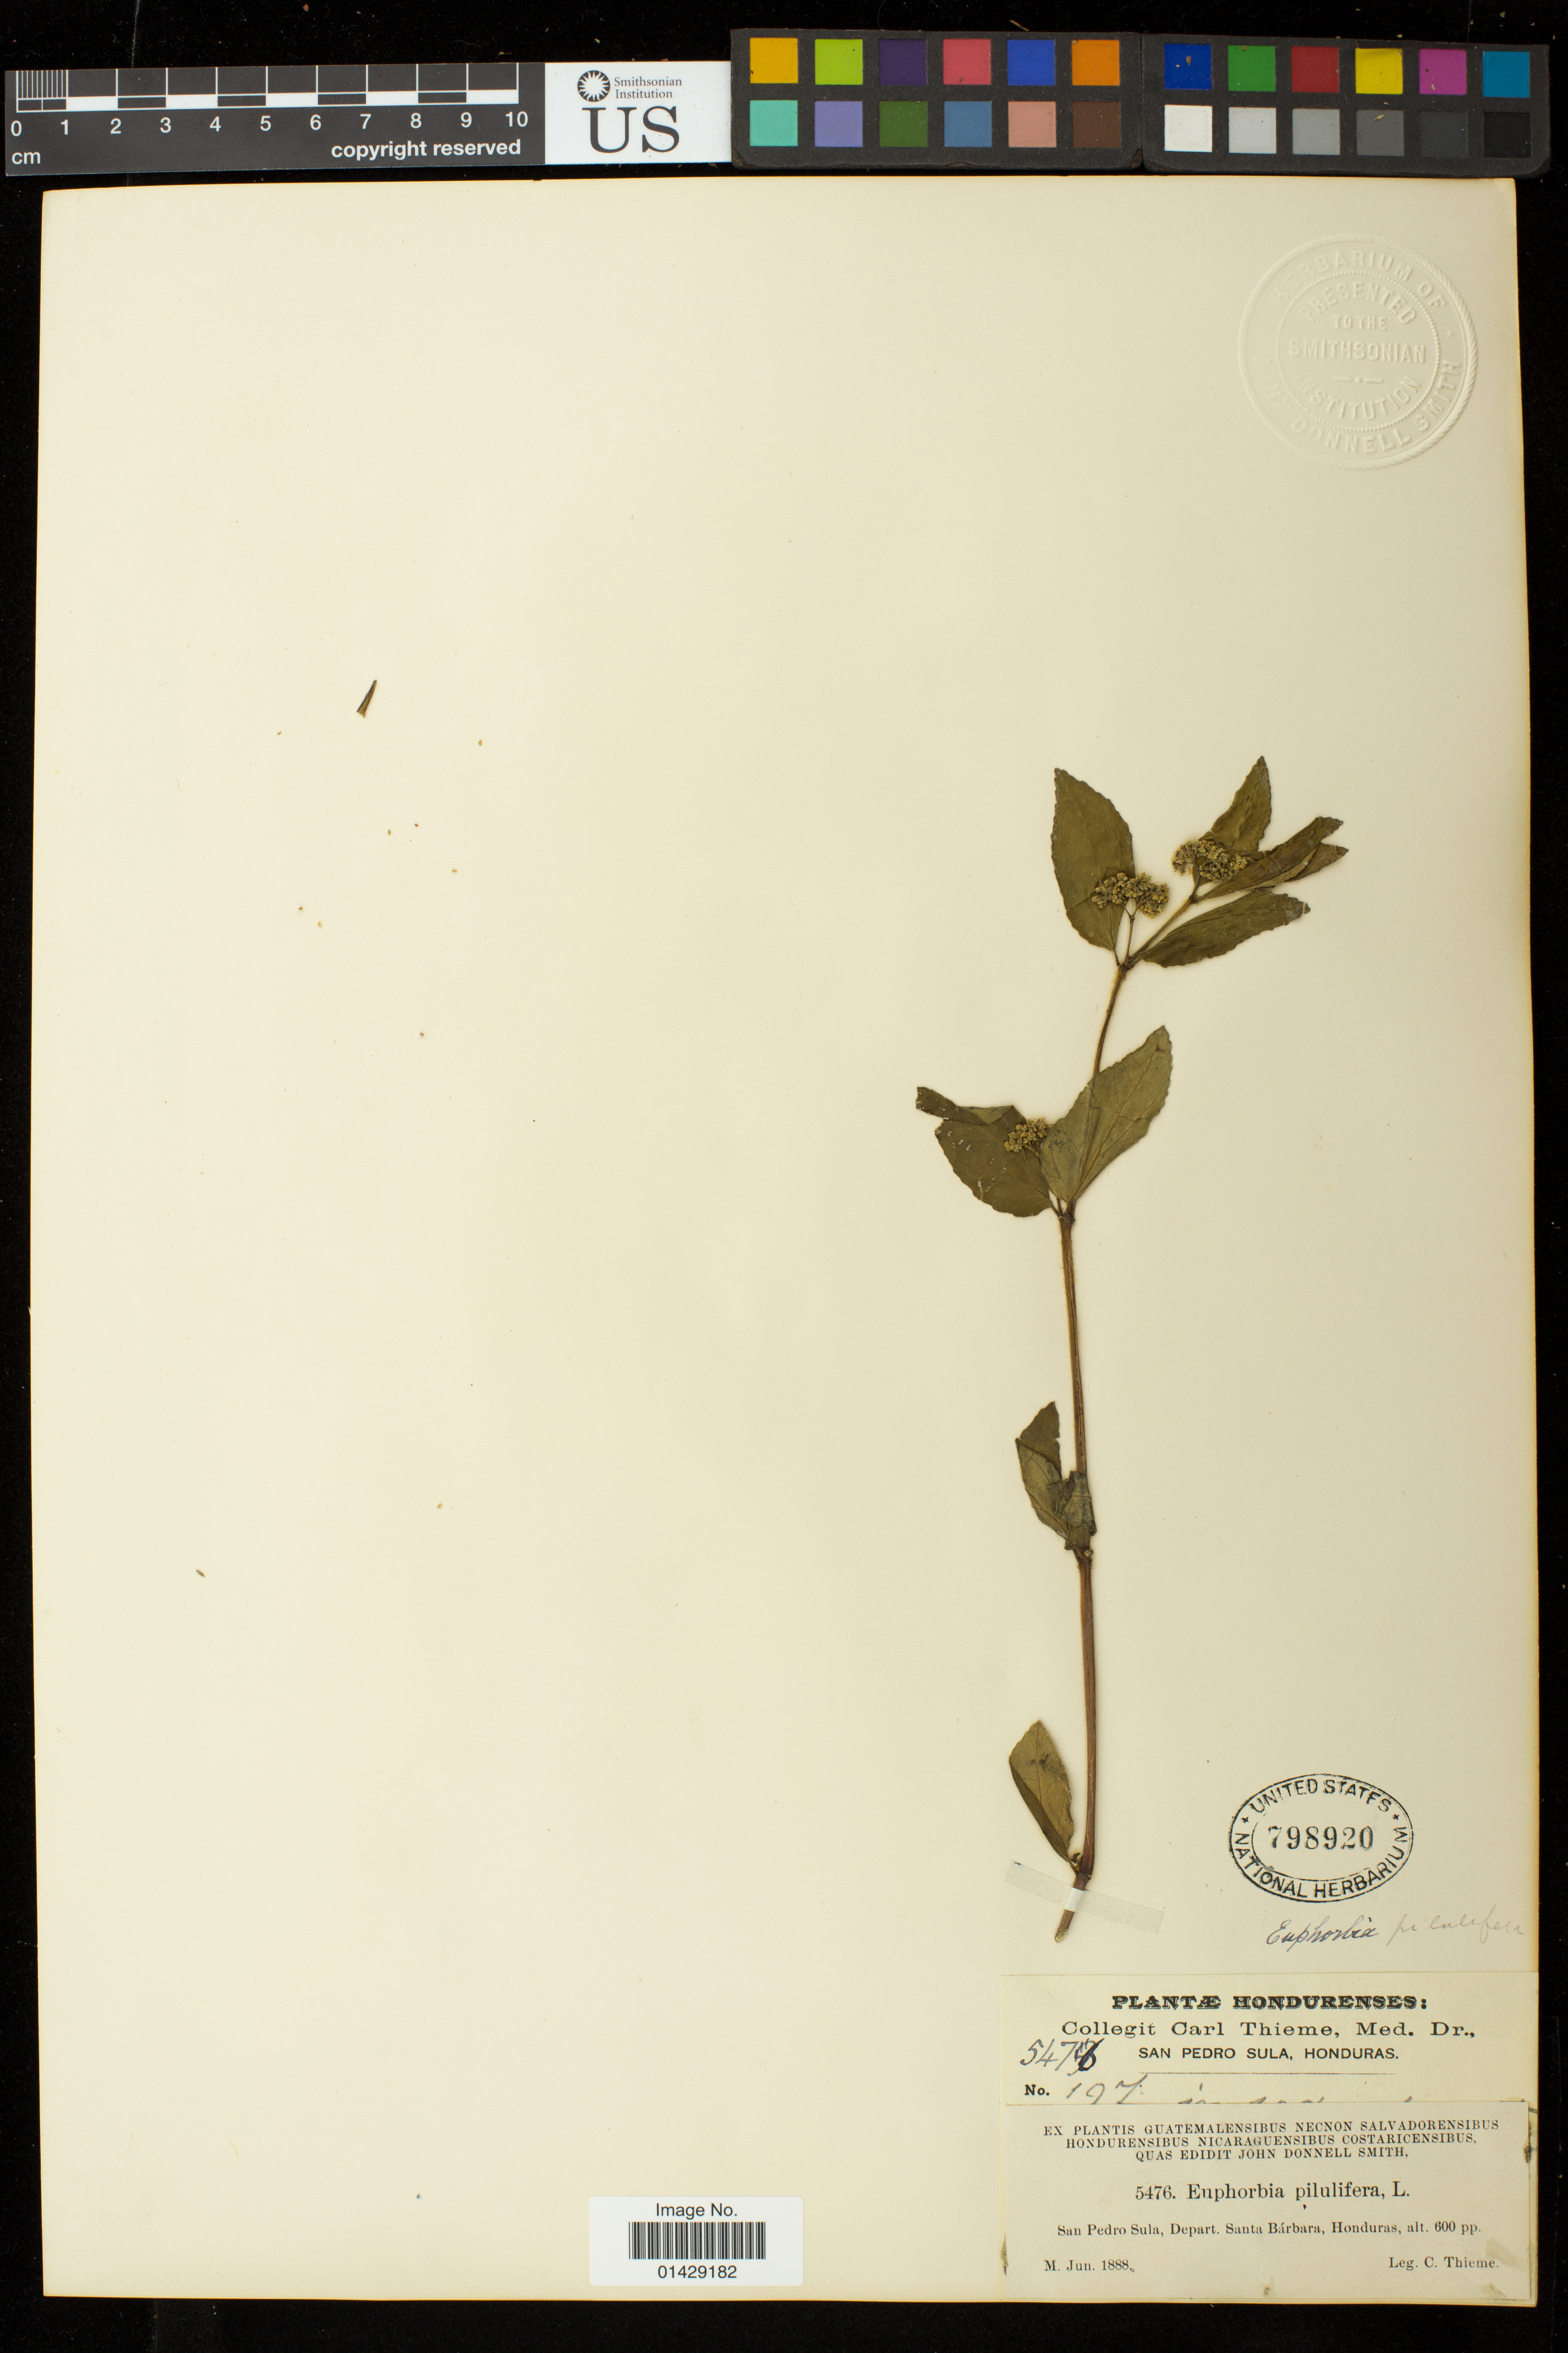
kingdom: Plantae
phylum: Tracheophyta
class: Magnoliopsida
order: Malpighiales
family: Euphorbiaceae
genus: Euphorbia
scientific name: Euphorbia hirta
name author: L.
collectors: C. Thieme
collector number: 5476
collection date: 1888-06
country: Honduras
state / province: Cortés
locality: San Pedro Sula, Santa Barbara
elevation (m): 183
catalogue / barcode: US 798920